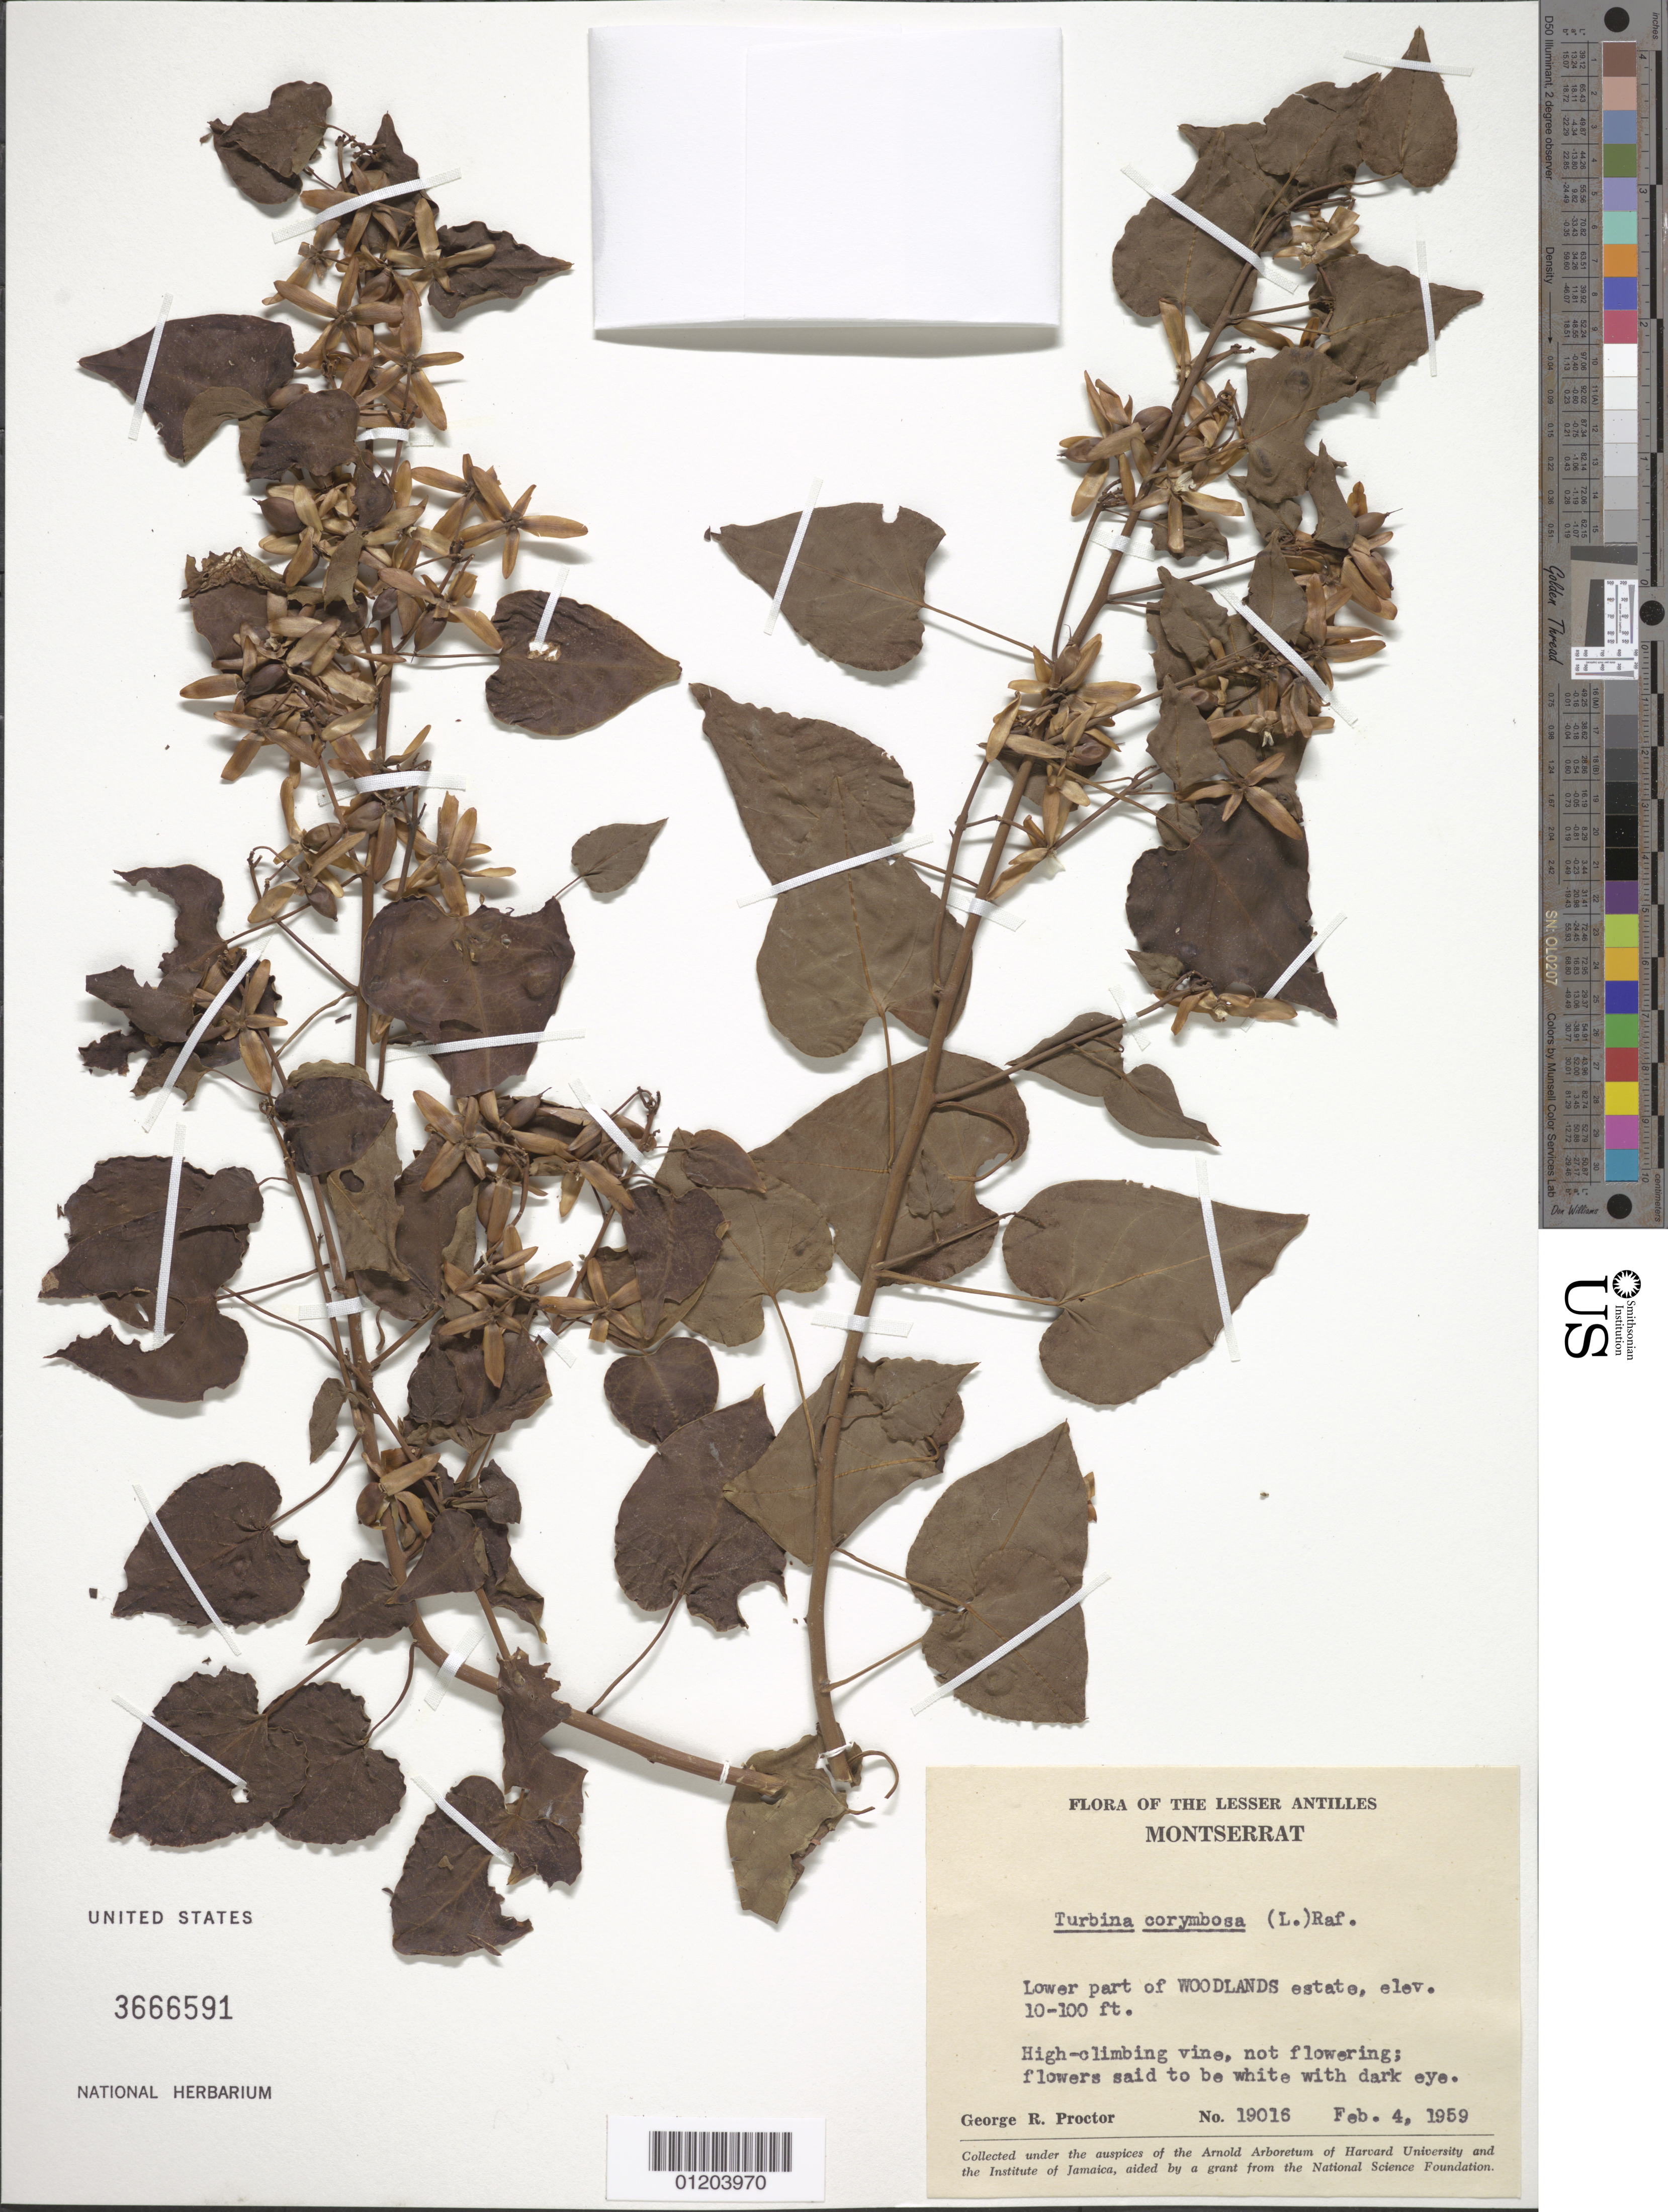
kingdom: Plantae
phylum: Tracheophyta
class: Magnoliopsida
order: Solanales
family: Convolvulaceae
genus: Turbina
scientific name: Turbina corymbosa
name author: (L.) Raf.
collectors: G. R. Proctor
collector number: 19016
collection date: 1959-02-04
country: Montserrat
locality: Woodlands Estate, lower part.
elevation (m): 3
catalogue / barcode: US 3666591